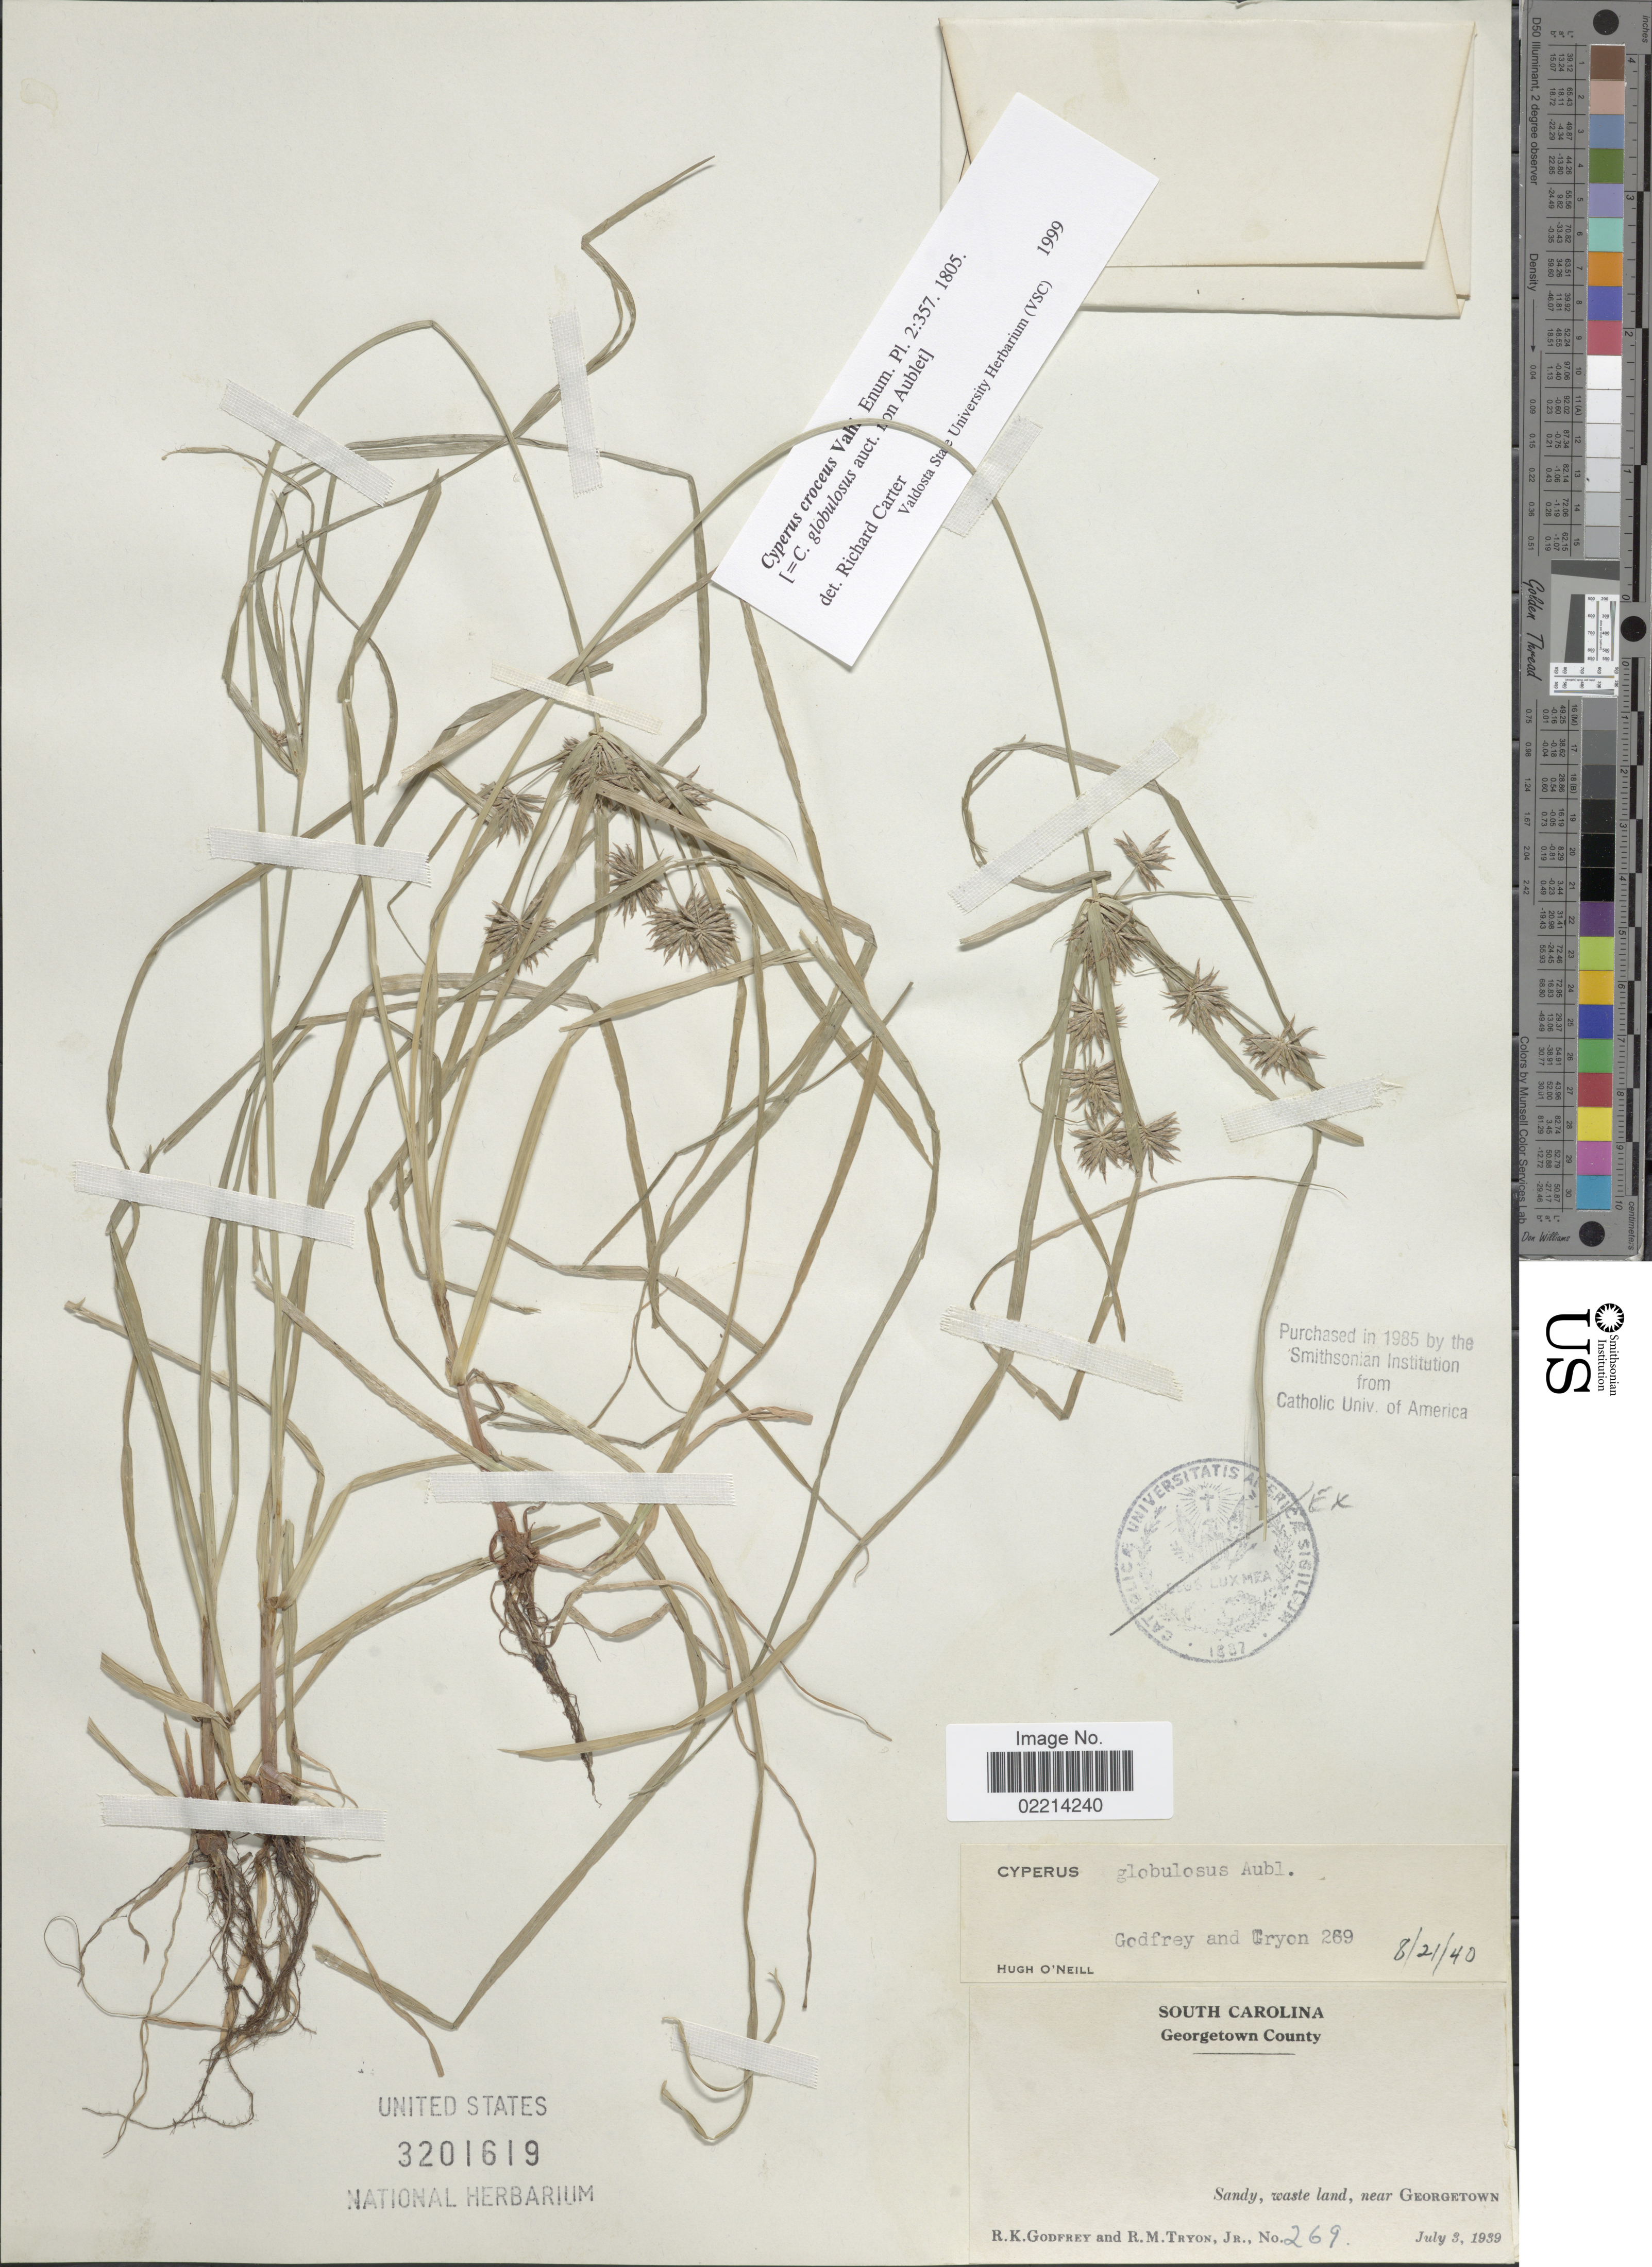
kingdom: Plantae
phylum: Tracheophyta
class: Liliopsida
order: Poales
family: Cyperaceae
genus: Cyperus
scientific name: Cyperus croceus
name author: Vahl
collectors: R. K. Godfrey & R. M. Tryon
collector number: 269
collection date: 1939-07-03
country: United States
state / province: South Carolina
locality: Georgetown, Sandy, waste land, near Georgetown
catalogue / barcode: US 3201619